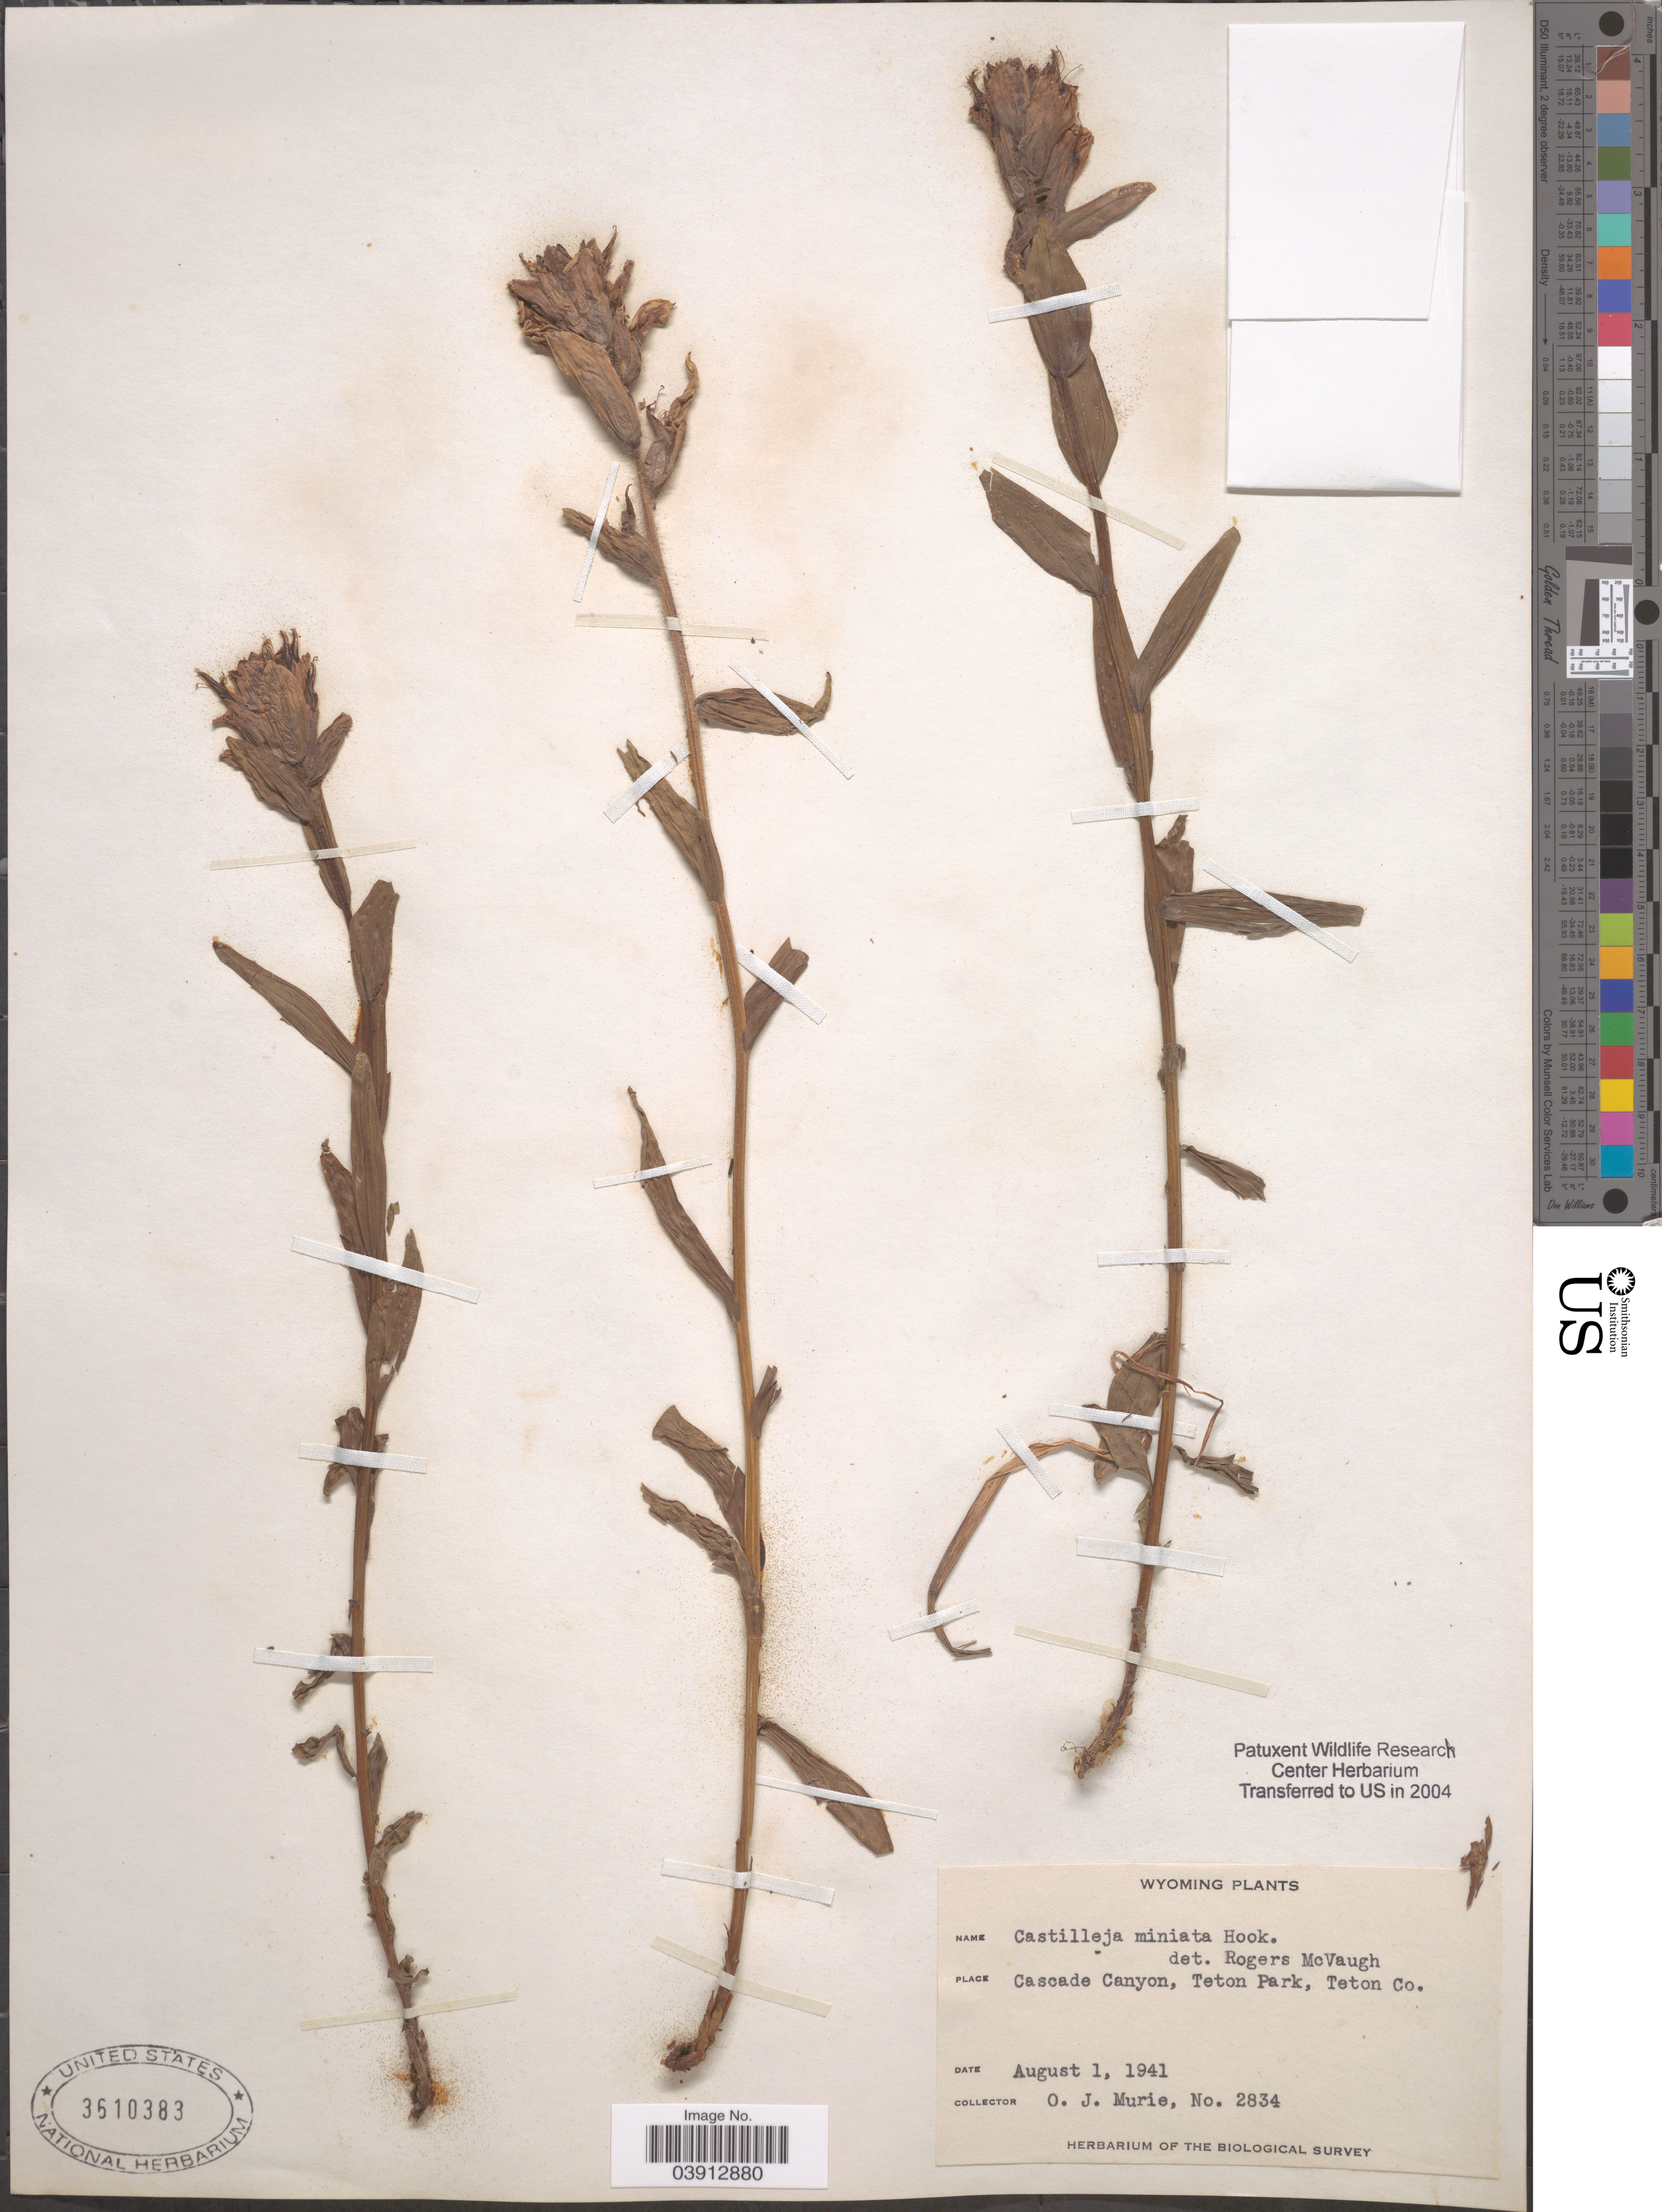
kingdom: Plantae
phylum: Tracheophyta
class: Magnoliopsida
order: Lamiales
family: Orobanchaceae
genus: Castilleja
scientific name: Castilleja miniata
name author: Douglas ex Hook.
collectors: O. Murie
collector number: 2834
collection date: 1941-08-01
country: United States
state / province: Wyoming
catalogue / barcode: US 3610383